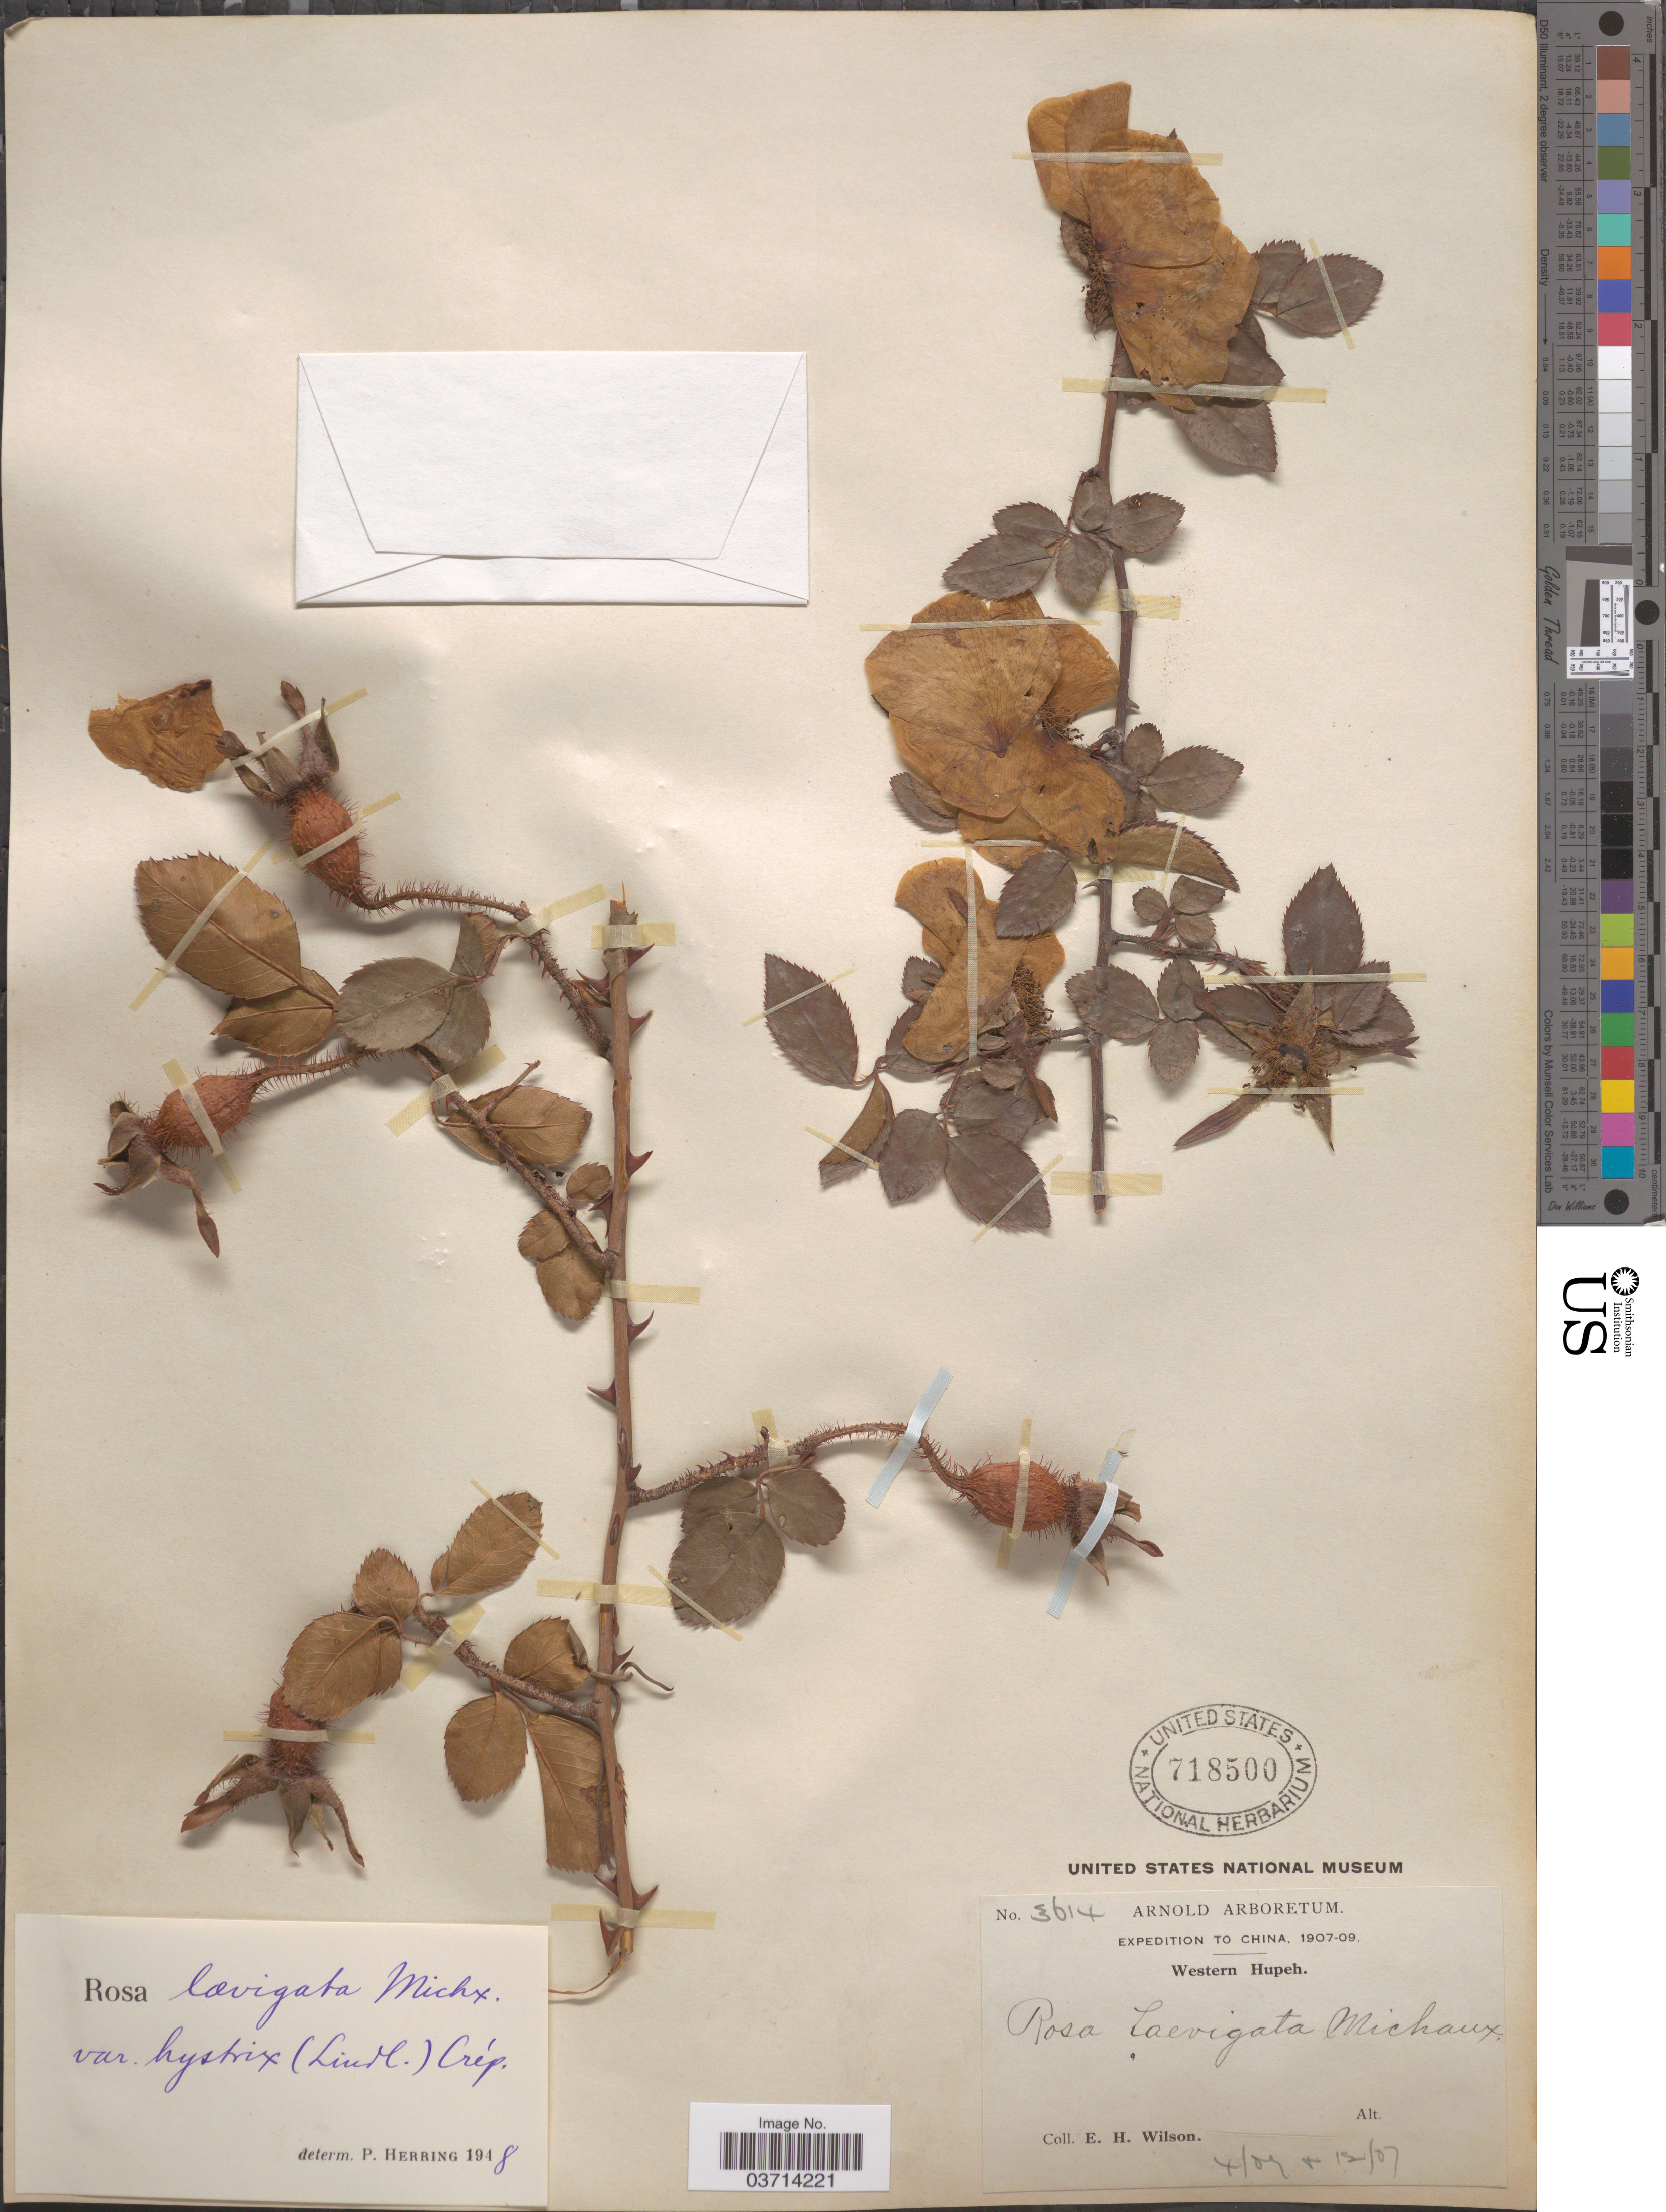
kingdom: Plantae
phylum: Tracheophyta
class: Magnoliopsida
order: Rosales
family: Rosaceae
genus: Rosa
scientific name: Rosa laevigata var. hystrix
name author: (Lindl.) Crép.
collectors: E. Wilson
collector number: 3614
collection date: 1907-04/1907-12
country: China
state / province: Hubei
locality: Western Hupeh.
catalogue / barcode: US 718500